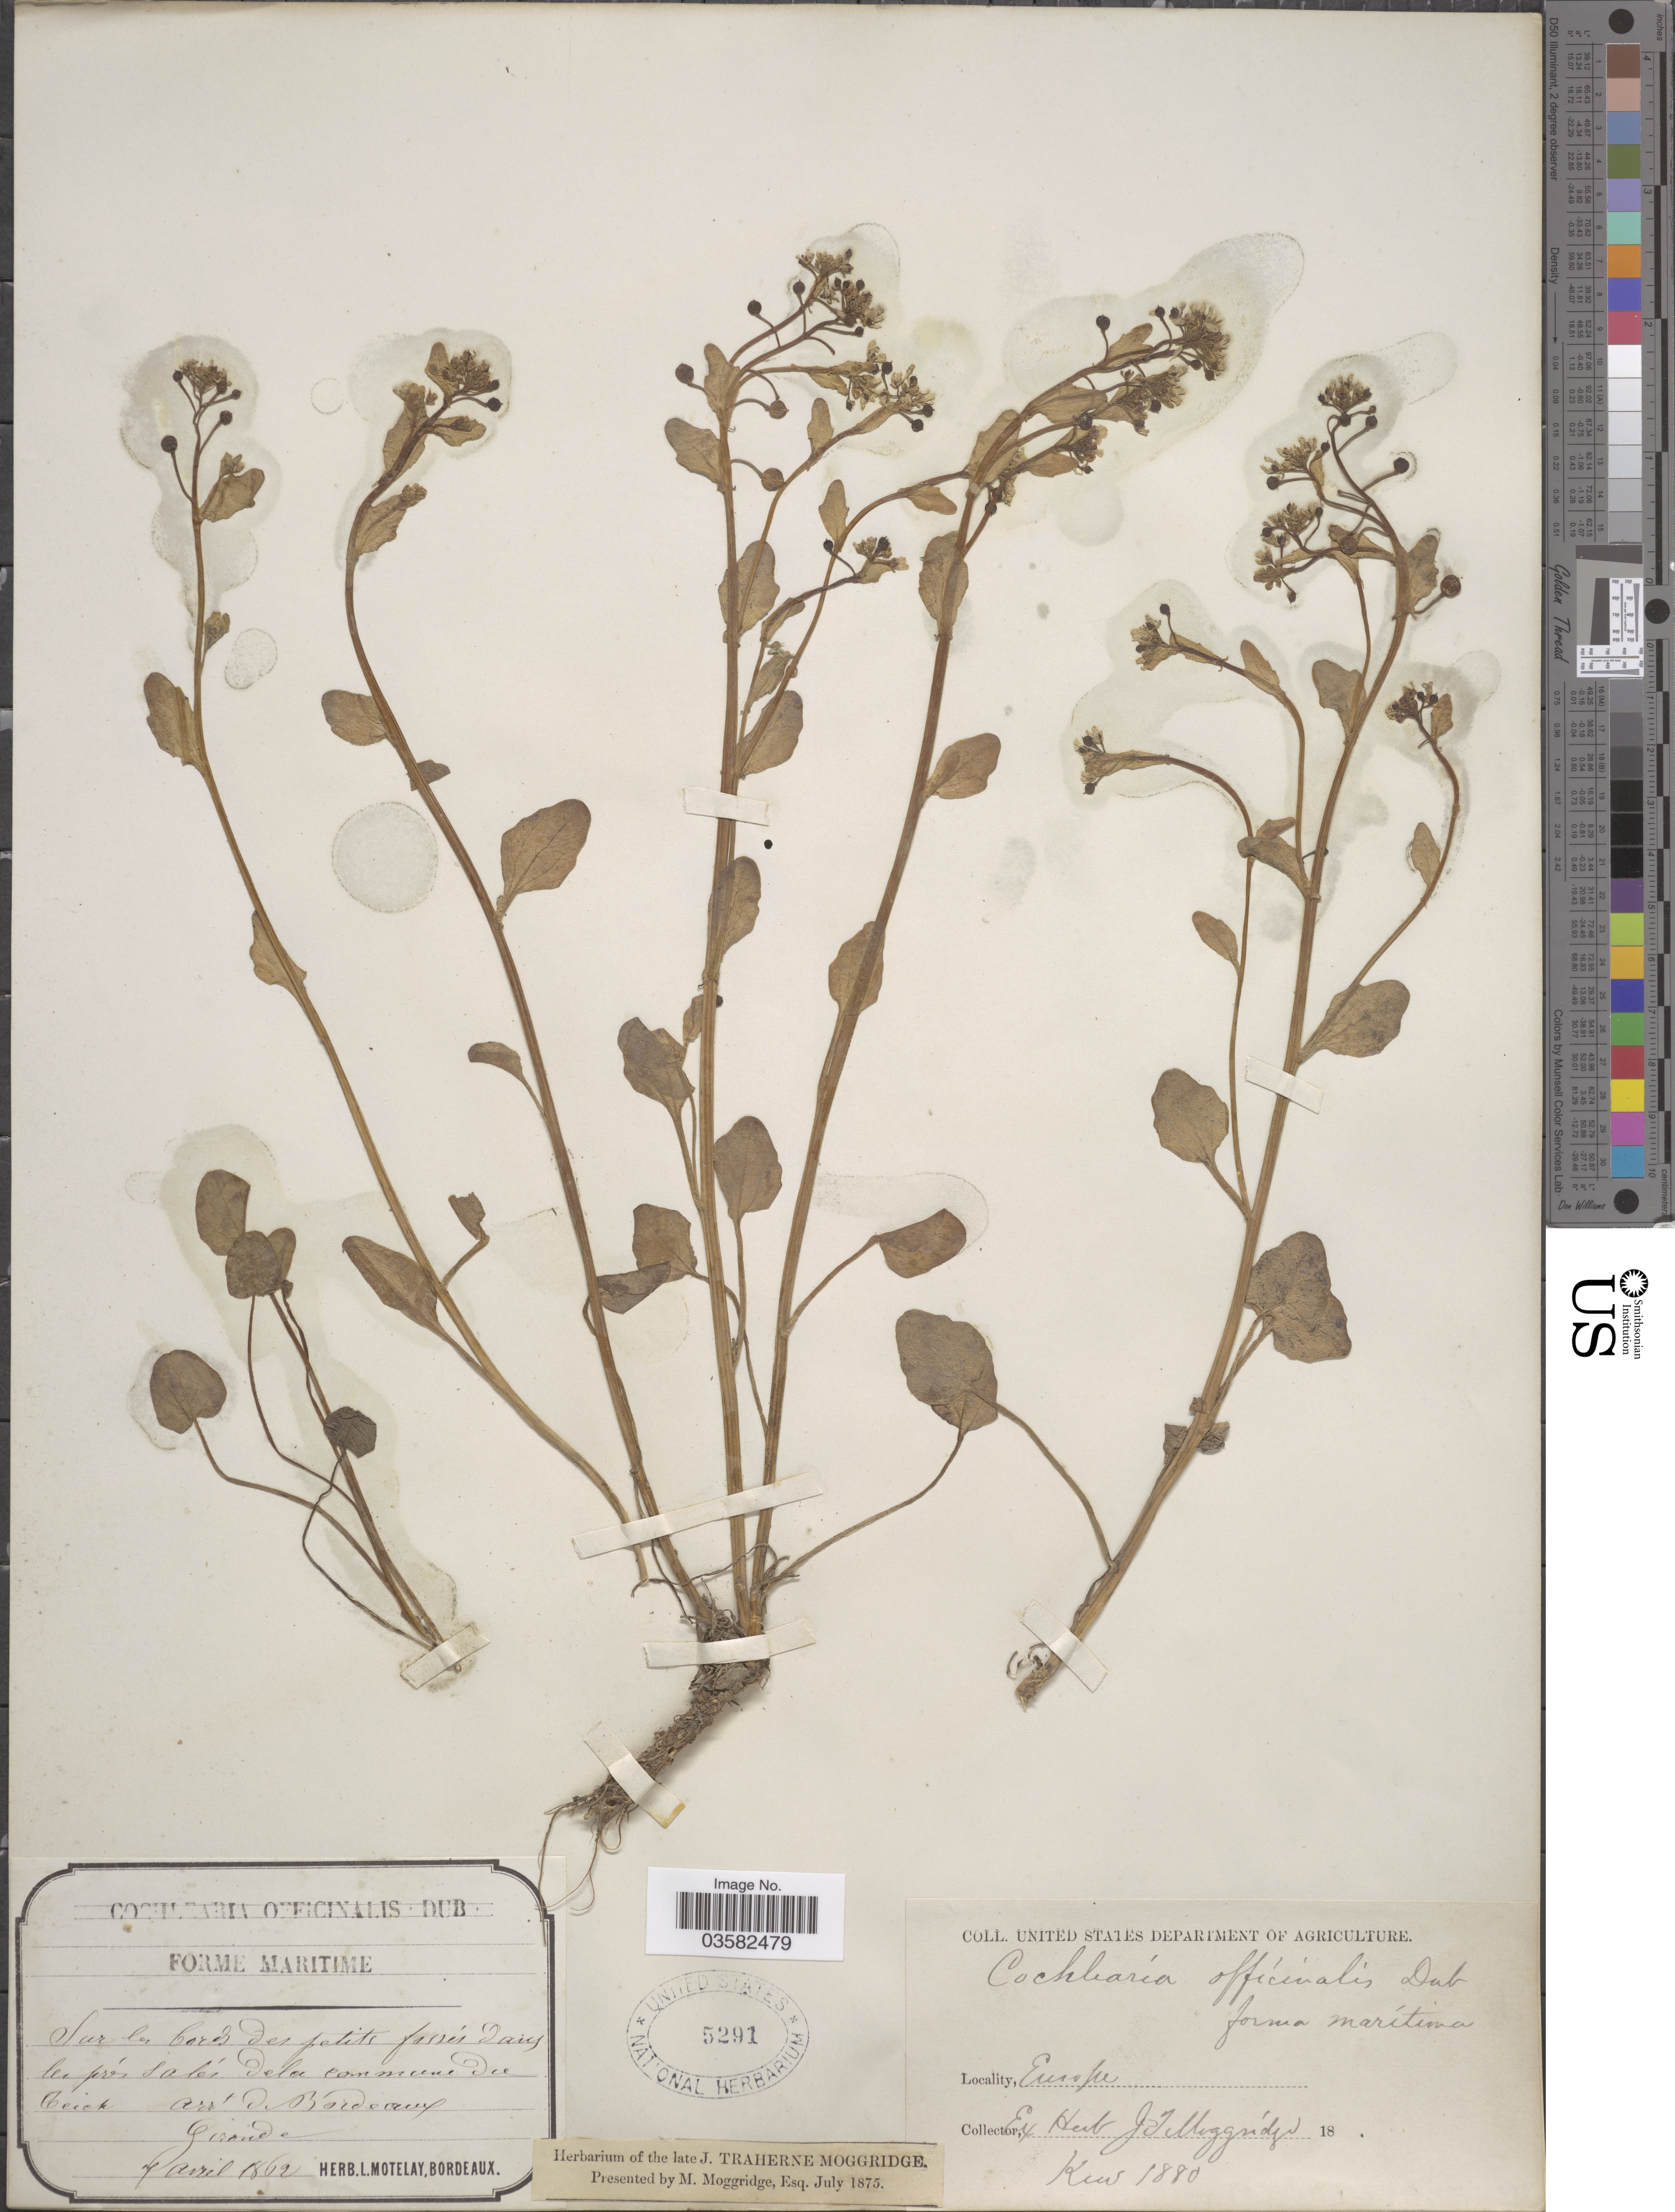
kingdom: Plantae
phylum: Tracheophyta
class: Magnoliopsida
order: Brassicales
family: Brassicaceae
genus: Cochlearia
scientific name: Cochlearia officinalis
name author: L.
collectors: ex herb. L. Motelay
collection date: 1862-04-07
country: France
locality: Forme Maritime. Sur la bords des petits fossés dans les prés salés de la commune du Teich arrt d Bordeaux Gironde.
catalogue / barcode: US 5291